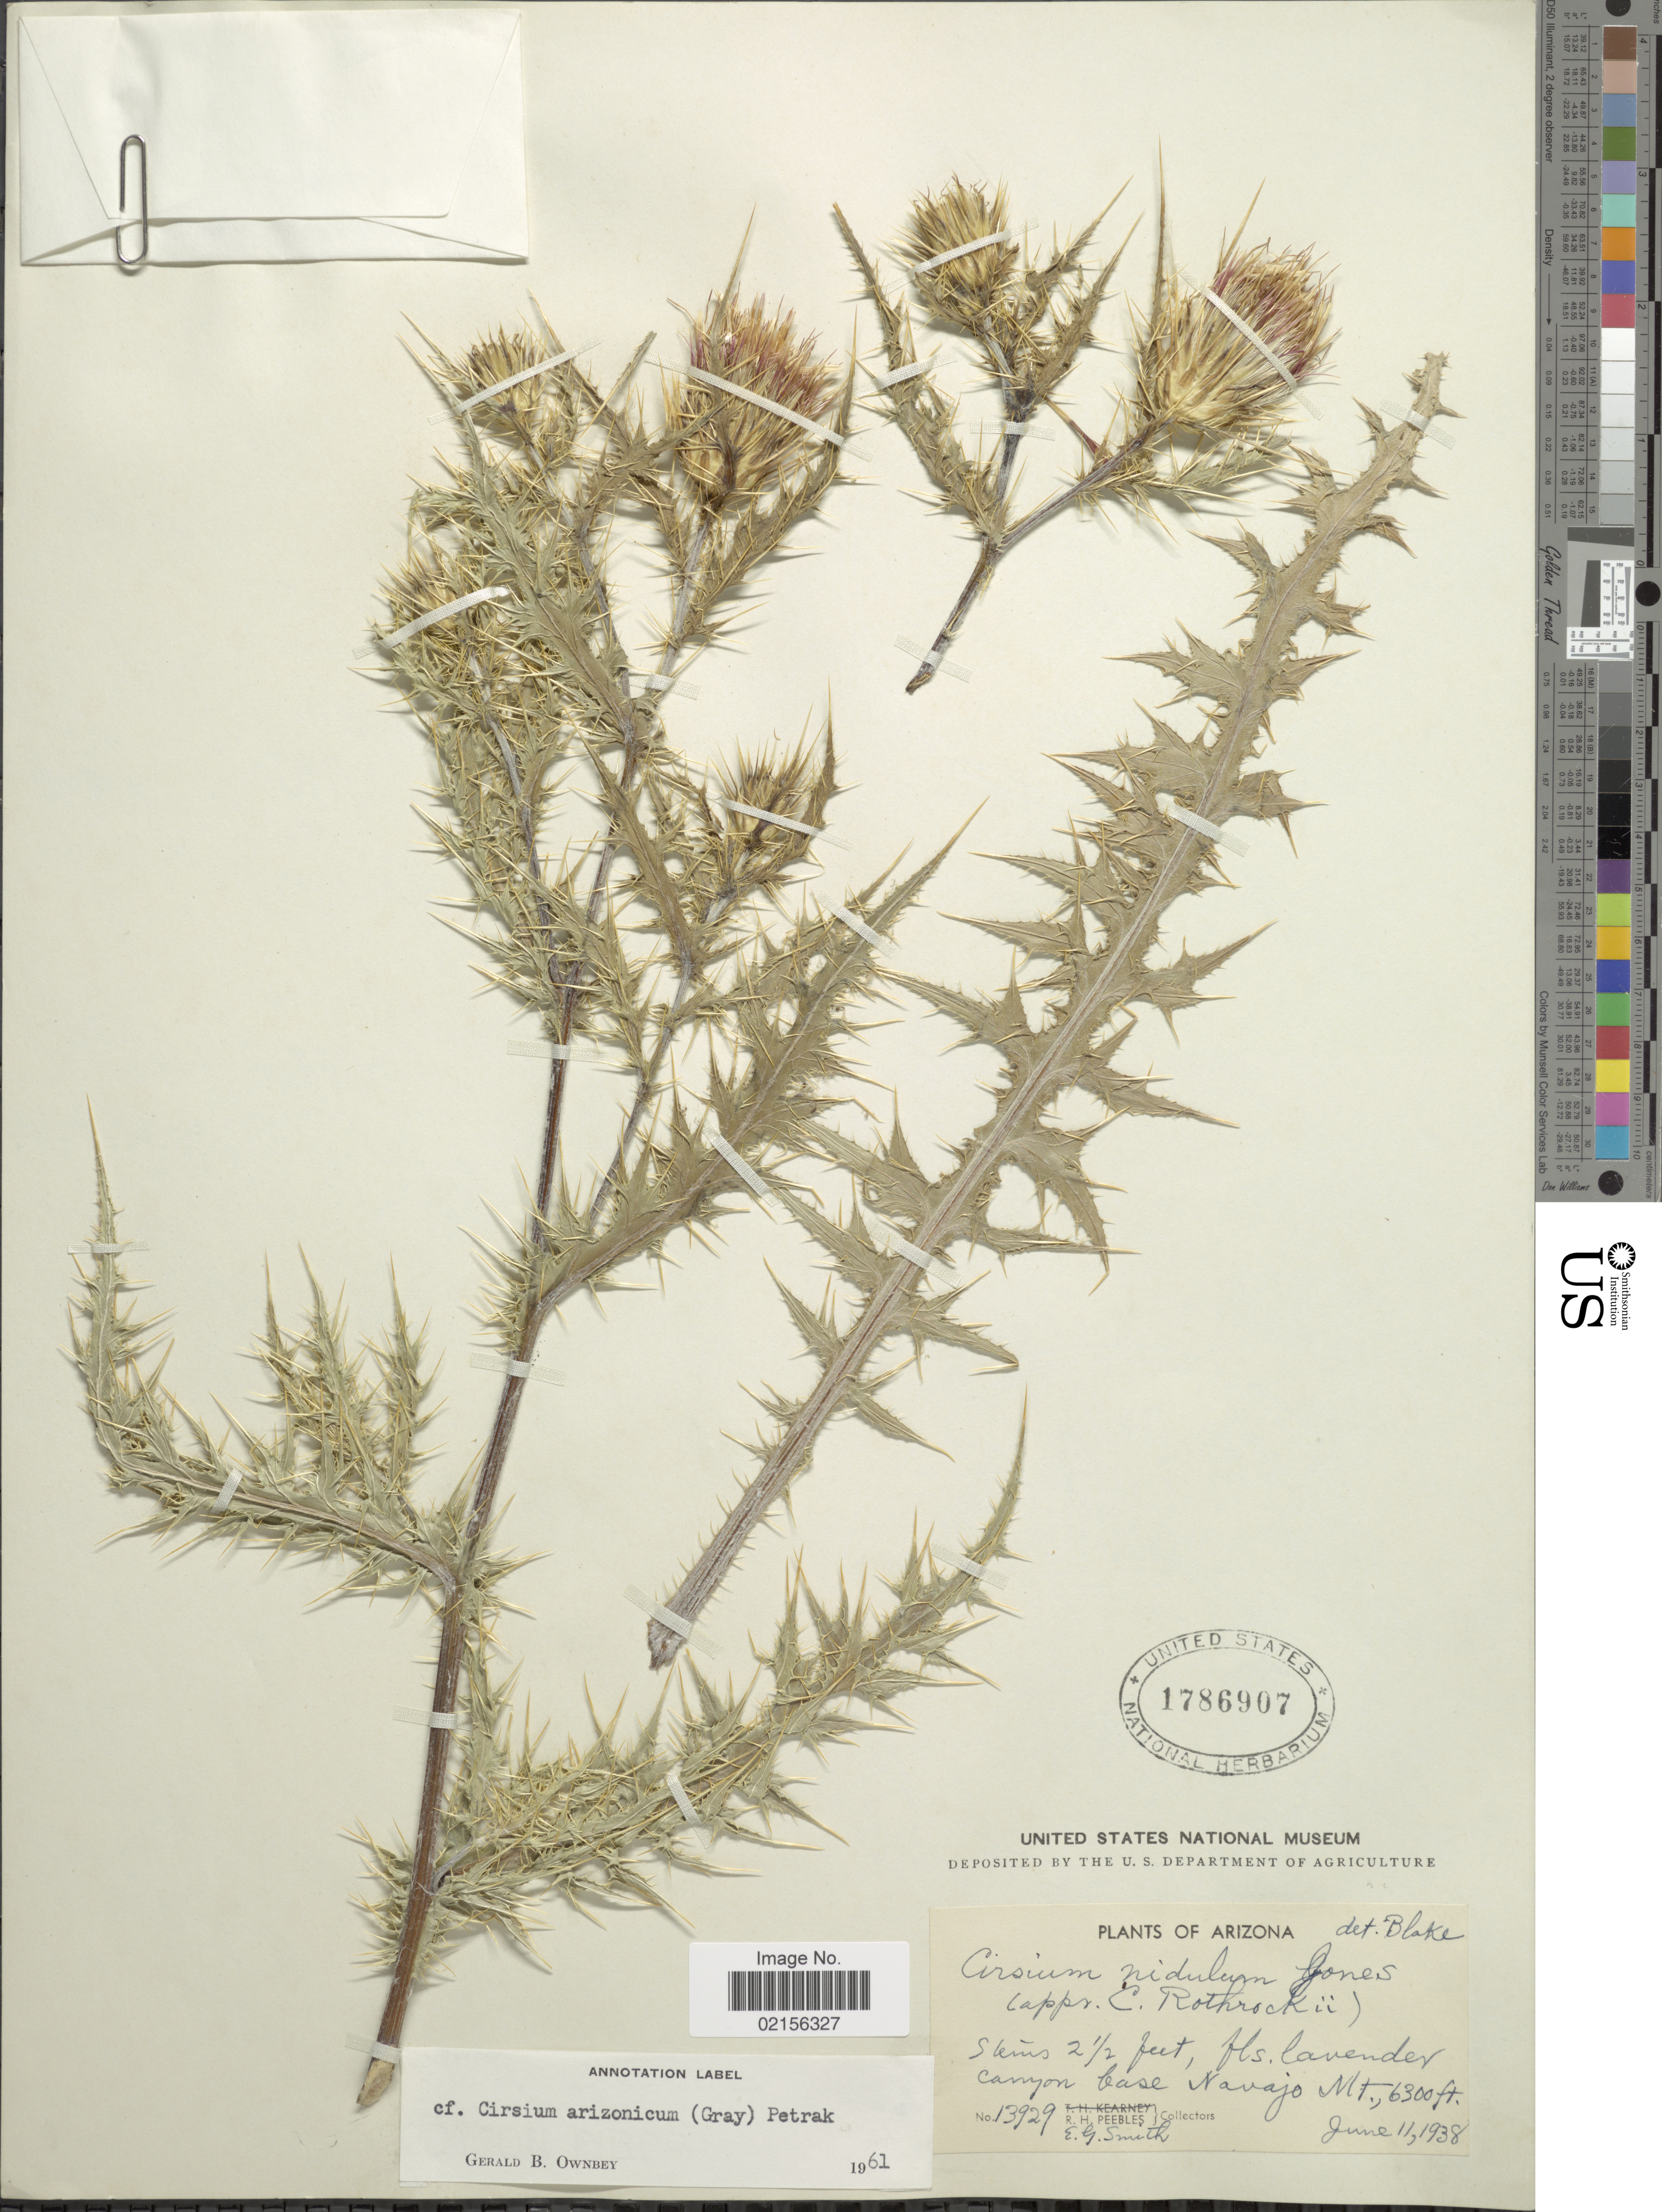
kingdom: Plantae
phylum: Tracheophyta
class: Magnoliopsida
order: Asterales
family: Asteraceae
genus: Cirsium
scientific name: Cirsium arizonicum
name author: (A. Gray) Petr.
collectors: R. H. Peebles & E. G. Smith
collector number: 13929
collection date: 1938-06-11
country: United States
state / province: Arizona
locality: Canyon base Navajo Mt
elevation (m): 1920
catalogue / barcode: US 1786907